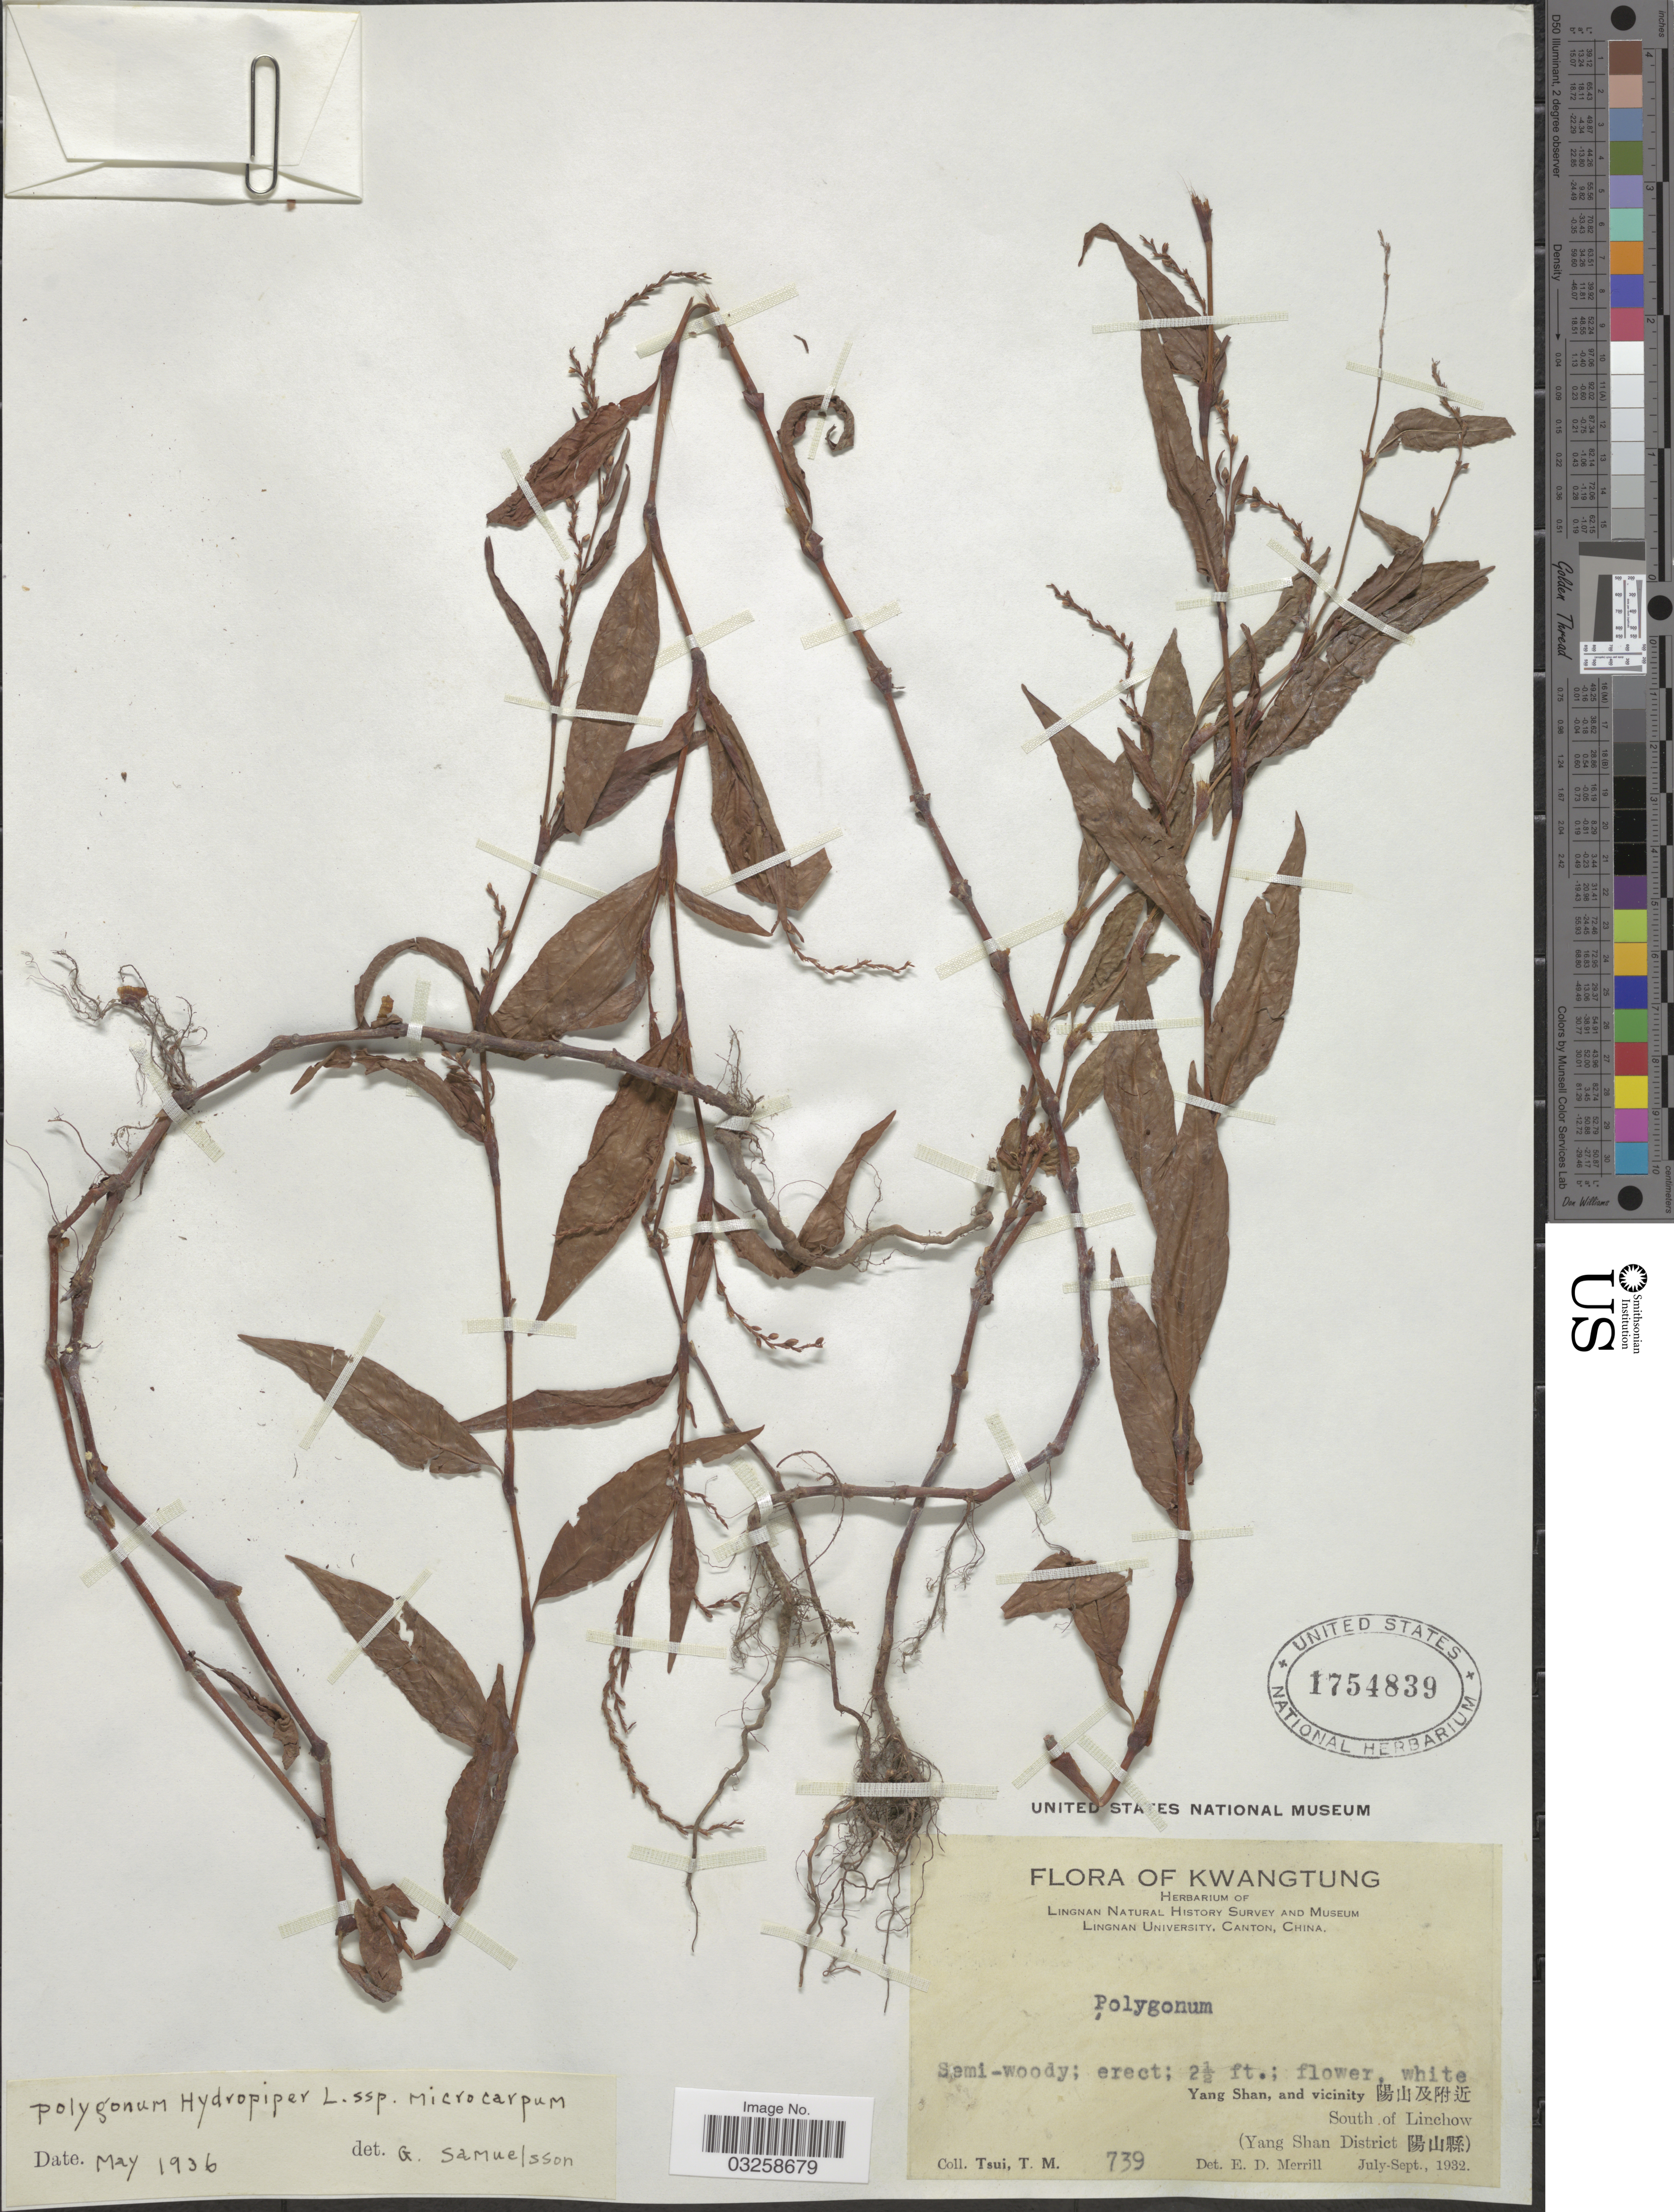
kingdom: Plantae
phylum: Tracheophyta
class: Magnoliopsida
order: Caryophyllales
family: Polygonaceae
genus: Polygonum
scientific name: Polygonum hydropiper subsp. microcarpum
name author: Danser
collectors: T. Tsui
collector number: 739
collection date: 1932-07/1932-09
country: China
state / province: Guangdong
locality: Kwangtung. Yang Shan, and vicinity. X. South of Linchow. (Yang Shan District X).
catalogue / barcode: US 1754839